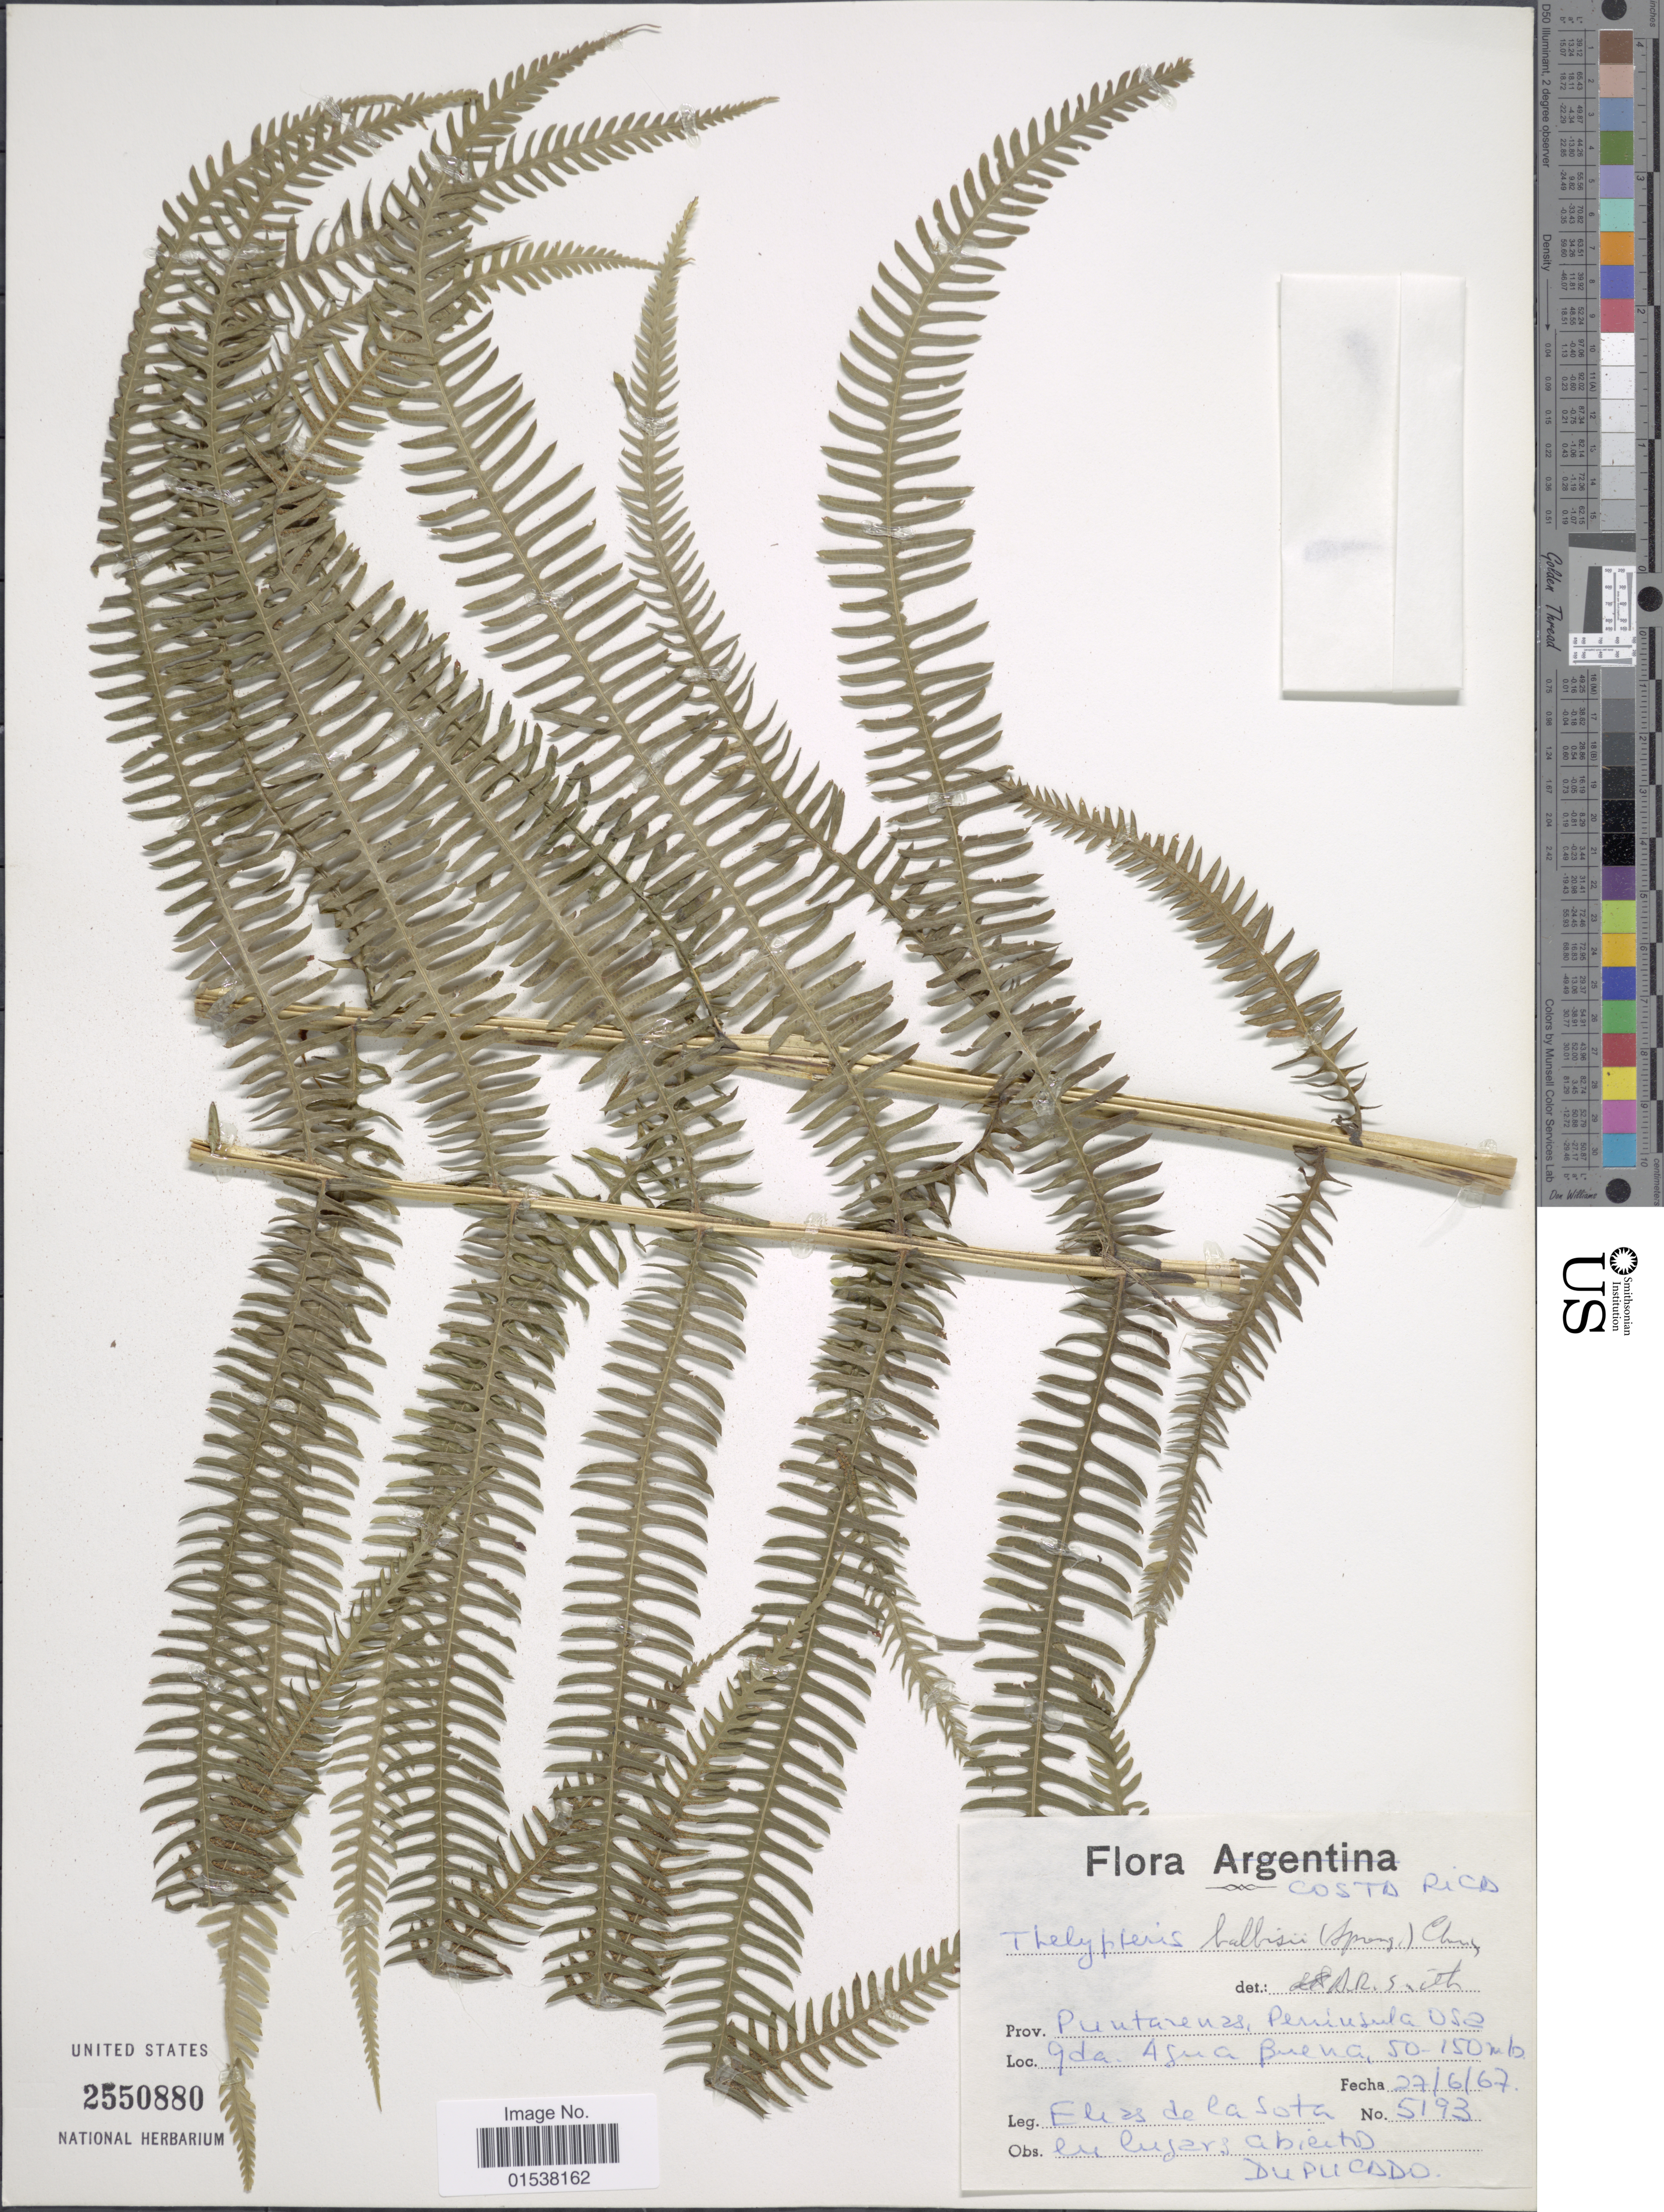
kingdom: Plantae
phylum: Tracheophyta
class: Polypodiopsida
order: Polypodiales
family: Thelypteridaceae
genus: Amauropelta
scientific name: Amauropelta balbisii (Spreng.) comb. nov., ined. 2015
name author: (Spreng.)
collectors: E. R. de la Sota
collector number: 5193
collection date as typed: Transcribed d/m/y: 27/6/67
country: Costa Rica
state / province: Puntarenas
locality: Prov. Puntarenas, Peninsula OSA, Quebrada Agua Buena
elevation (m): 50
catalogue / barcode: US 2550880